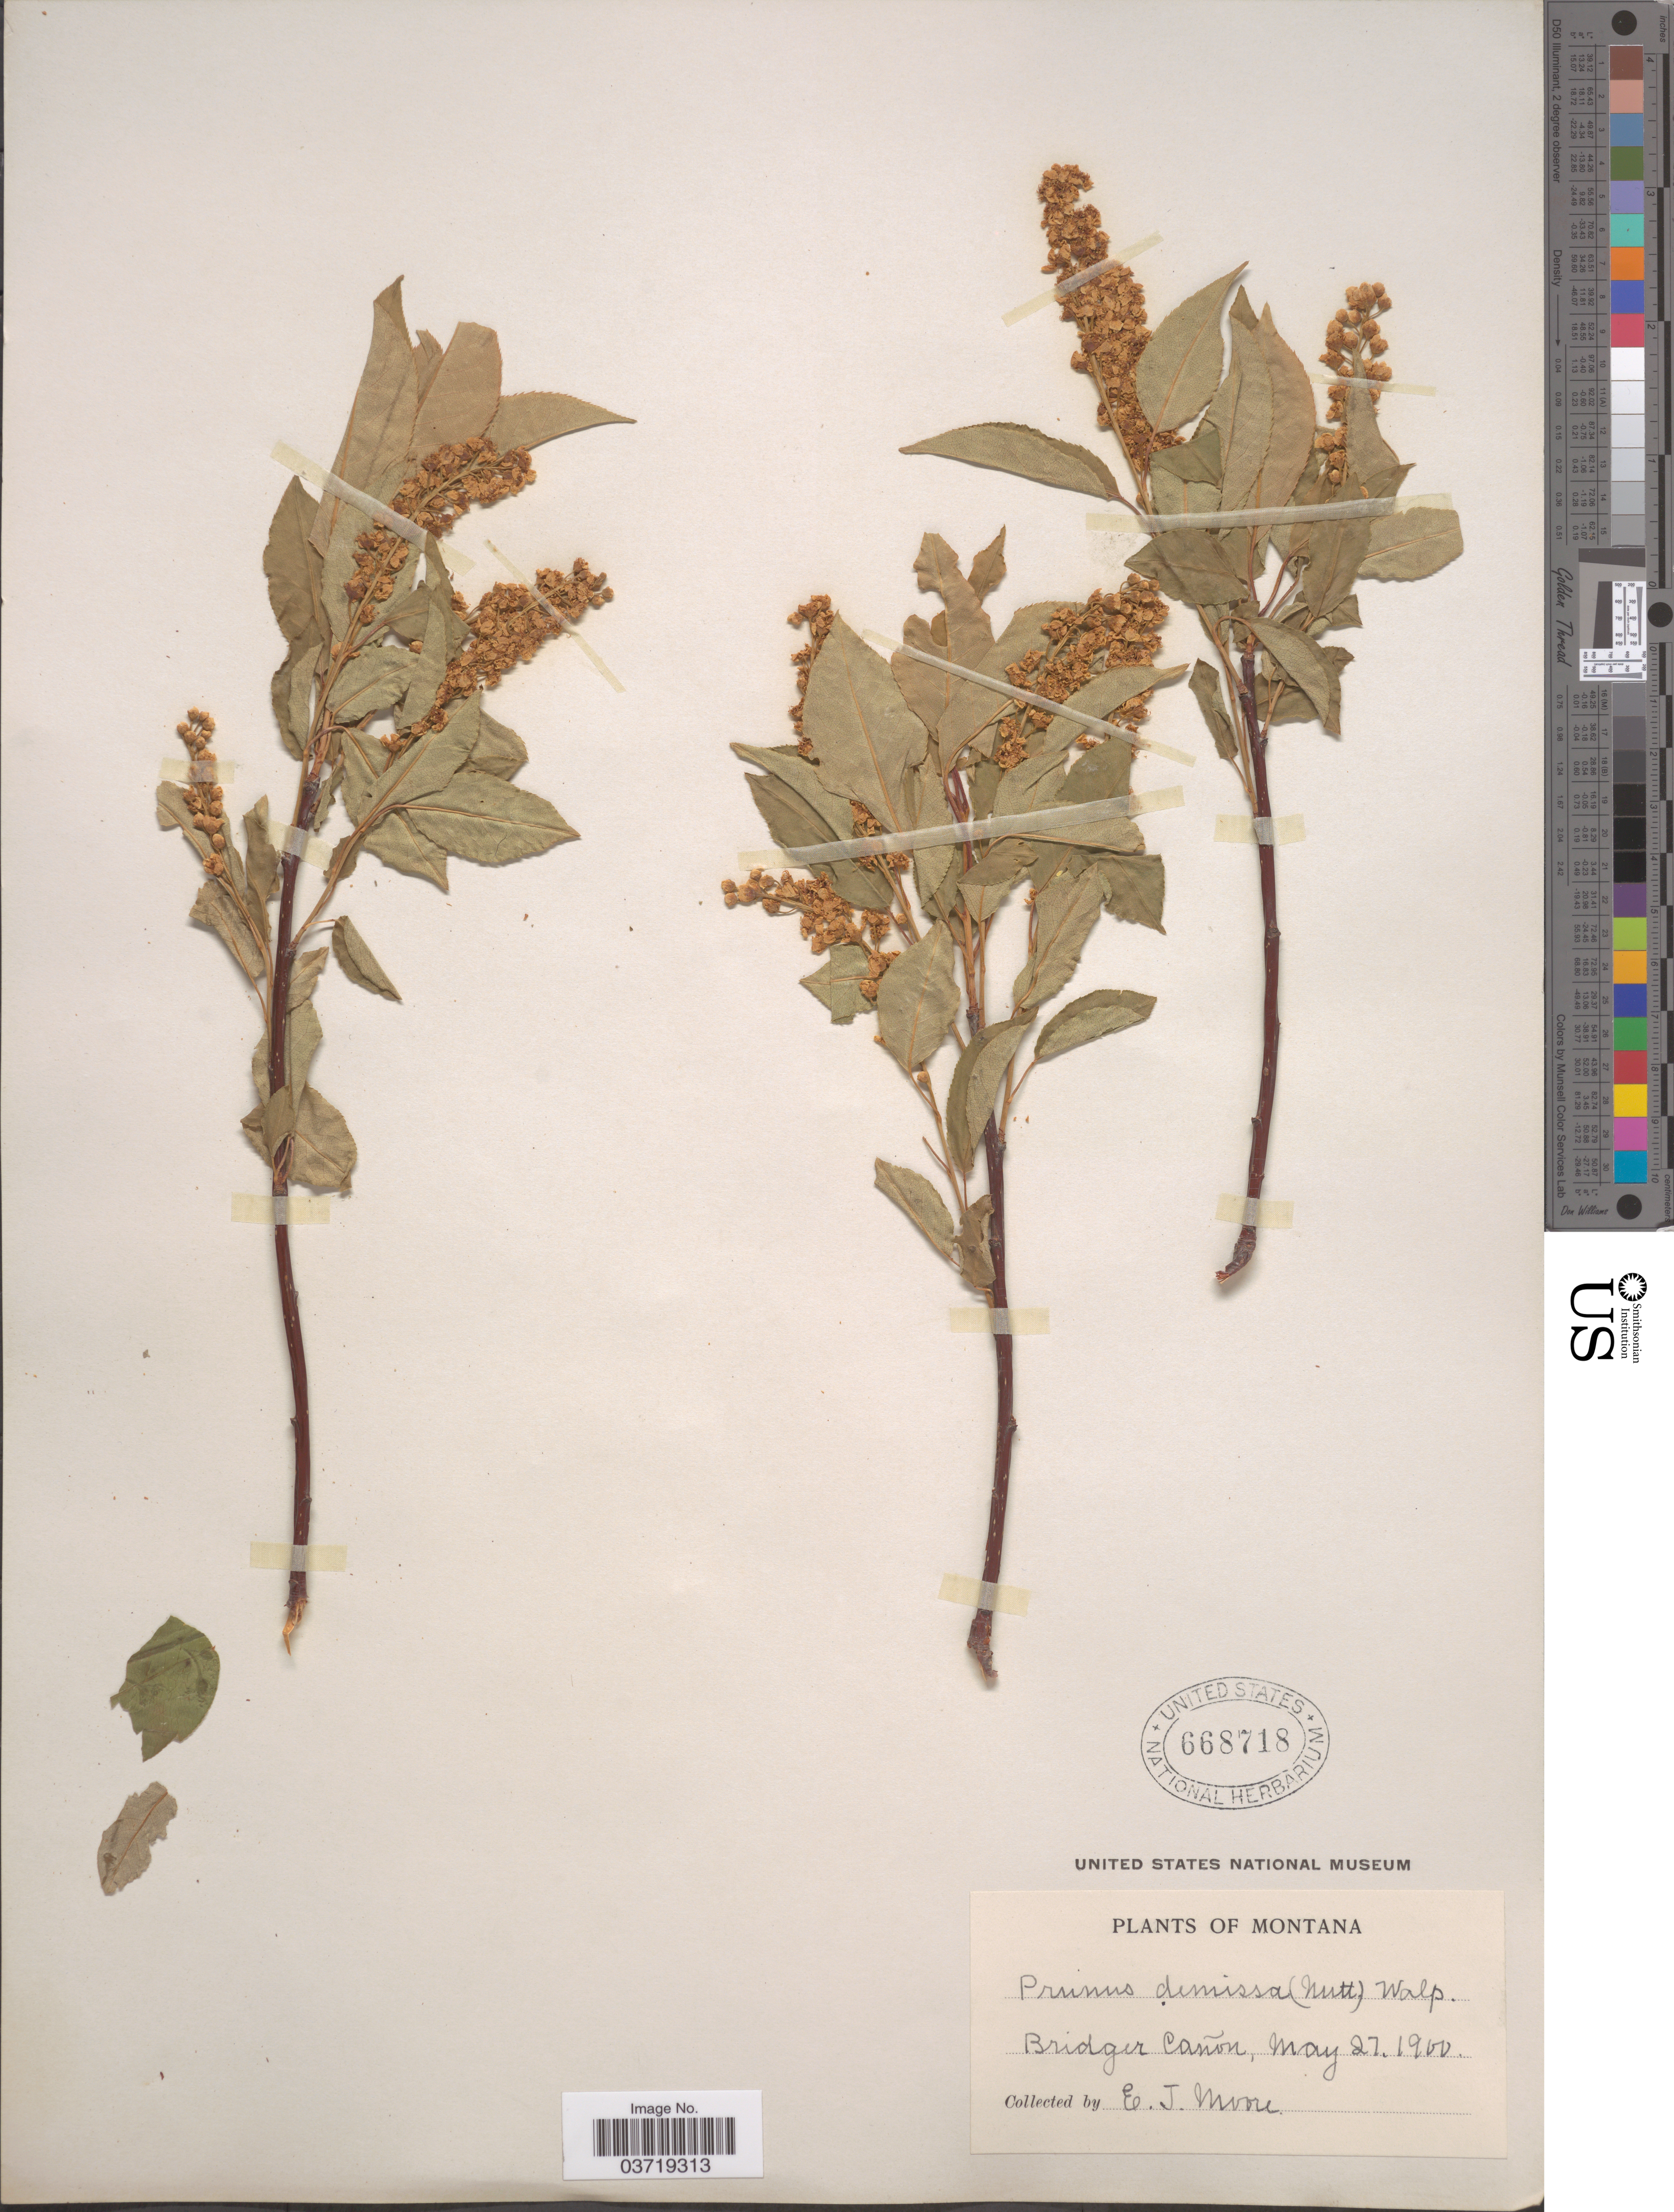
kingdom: Plantae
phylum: Tracheophyta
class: Magnoliopsida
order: Rosales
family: Rosaceae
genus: Prunus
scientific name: Prunus virginiana var. demissa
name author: (Nutt.) Torr.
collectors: E. Moore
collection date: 1900-05-27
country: United States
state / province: Montana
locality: Bridger Cañon.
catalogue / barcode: US 668718